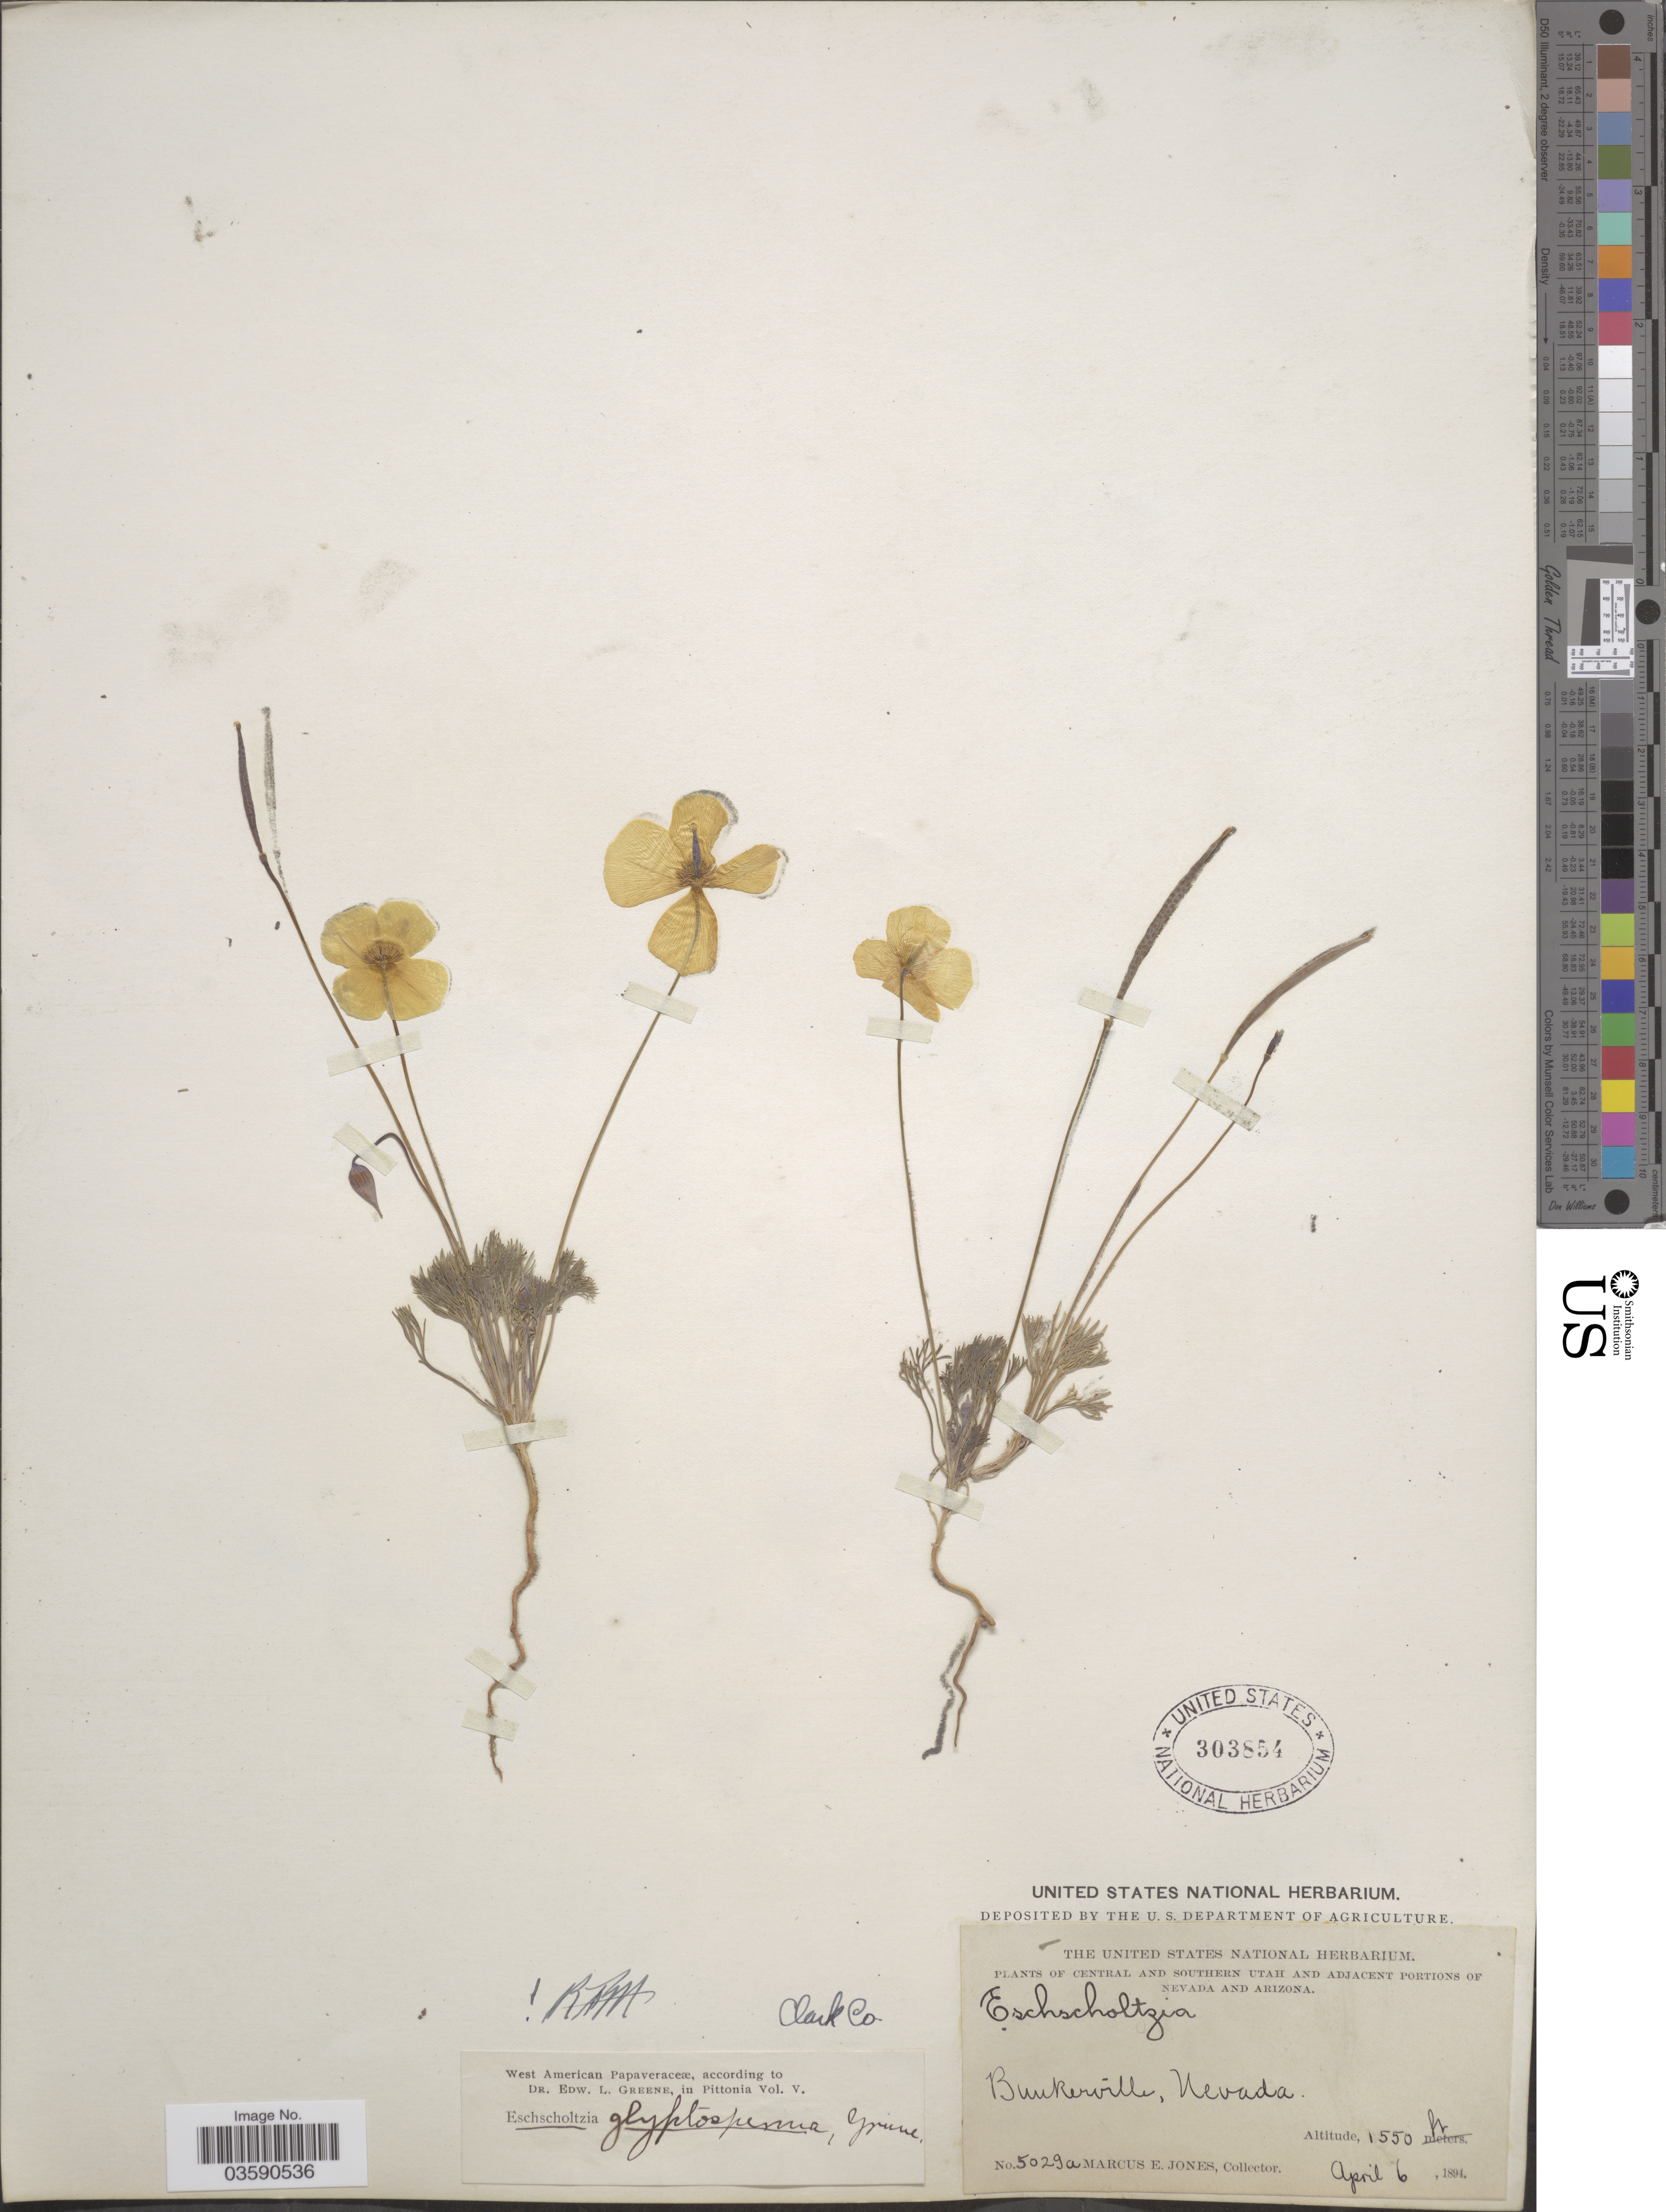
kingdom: Plantae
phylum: Tracheophyta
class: Magnoliopsida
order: Ranunculales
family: Papaveraceae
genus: Eschscholzia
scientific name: Eschscholzia glyptosperma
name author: Greene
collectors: M. E. Jones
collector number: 5029a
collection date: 1894-04-06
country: United States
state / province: Nevada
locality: Adjacent portions of Nevada. Bunkerville. Clark Co.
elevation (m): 472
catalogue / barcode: US 303854